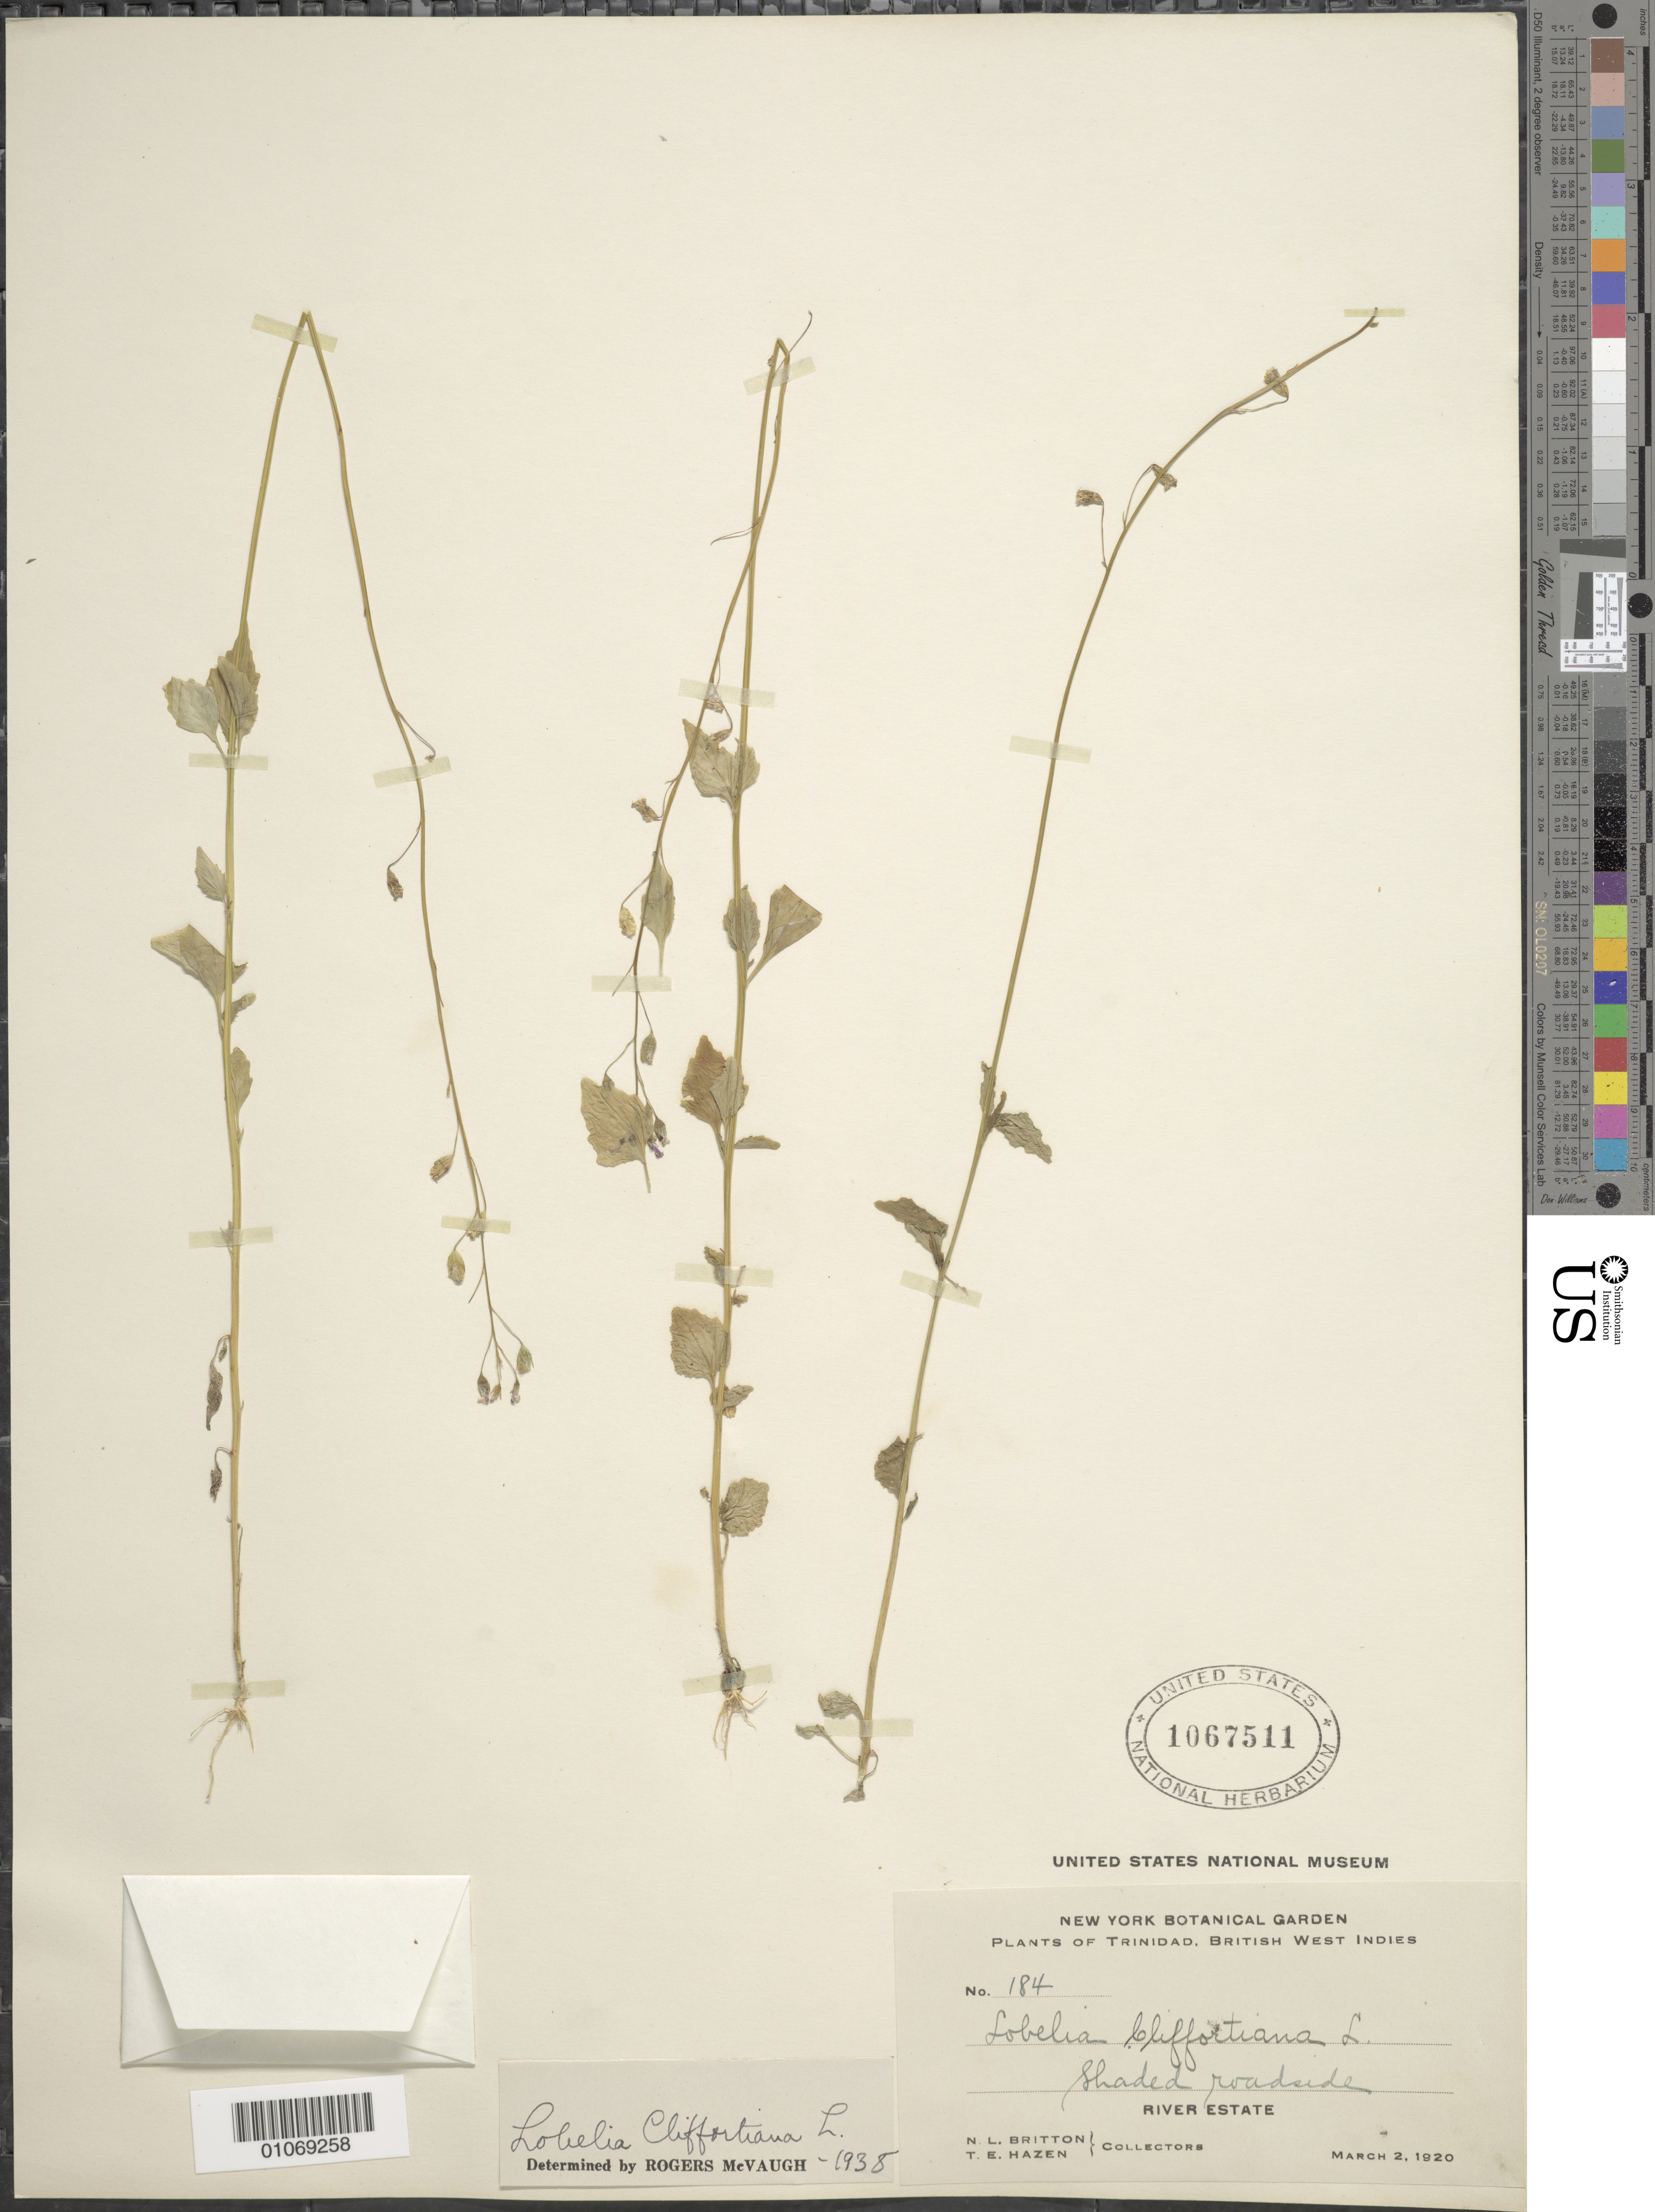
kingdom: Plantae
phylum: Tracheophyta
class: Magnoliopsida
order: Asterales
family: Campanulaceae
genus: Lobelia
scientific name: Lobelia cliffortiana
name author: L.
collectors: N. Britton & T. E. Hazen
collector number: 184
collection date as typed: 02 Mar 1920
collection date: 1920-03-02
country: Trinidad and Tobago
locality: River Estate, shaded roadside.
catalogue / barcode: US 1067511